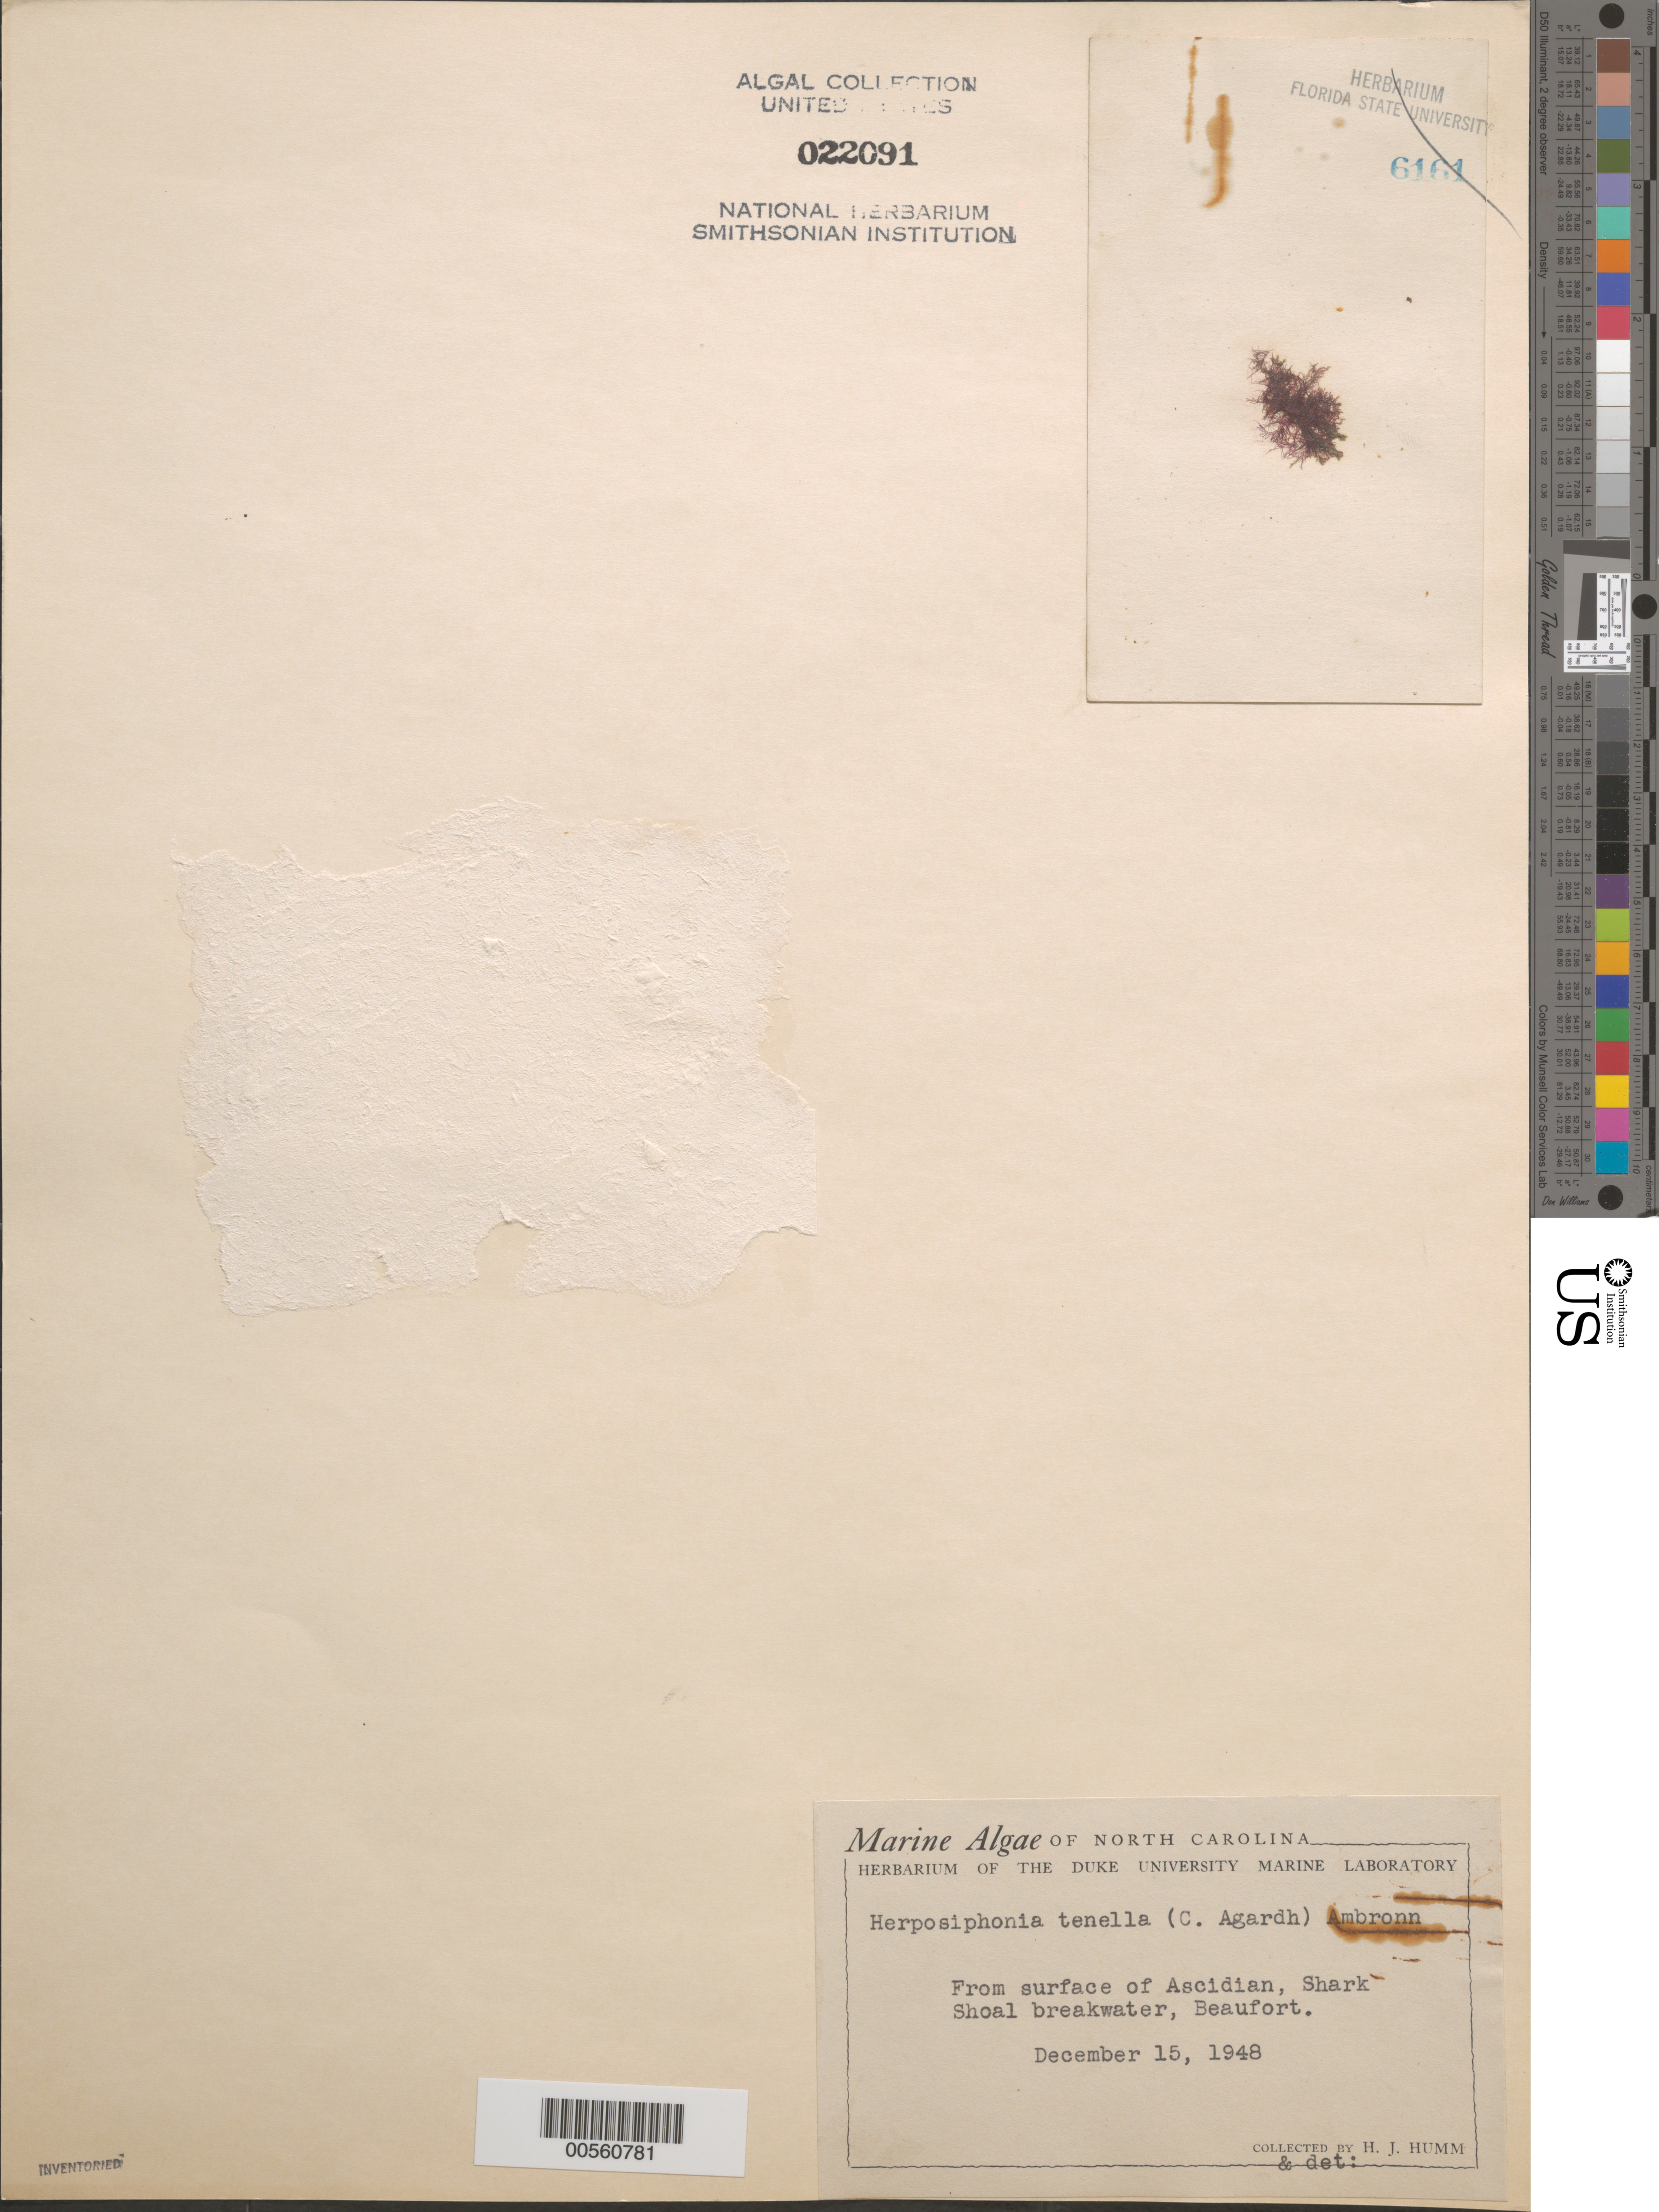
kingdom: Plantae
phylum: Rhodophyta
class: Florideophyceae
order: Ceramiales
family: Rhodomelaceae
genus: Herposiphonia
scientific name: Herposiphonia tenella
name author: (C. Agardh) Ambronn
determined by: Humm, Harold J.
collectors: H. J. Humm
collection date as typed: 15 Dec 1948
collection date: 1948-12-15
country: United States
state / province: North Carolina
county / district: Carteret County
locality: Beaufort, Shark Shoal breakwater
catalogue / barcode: US 22091